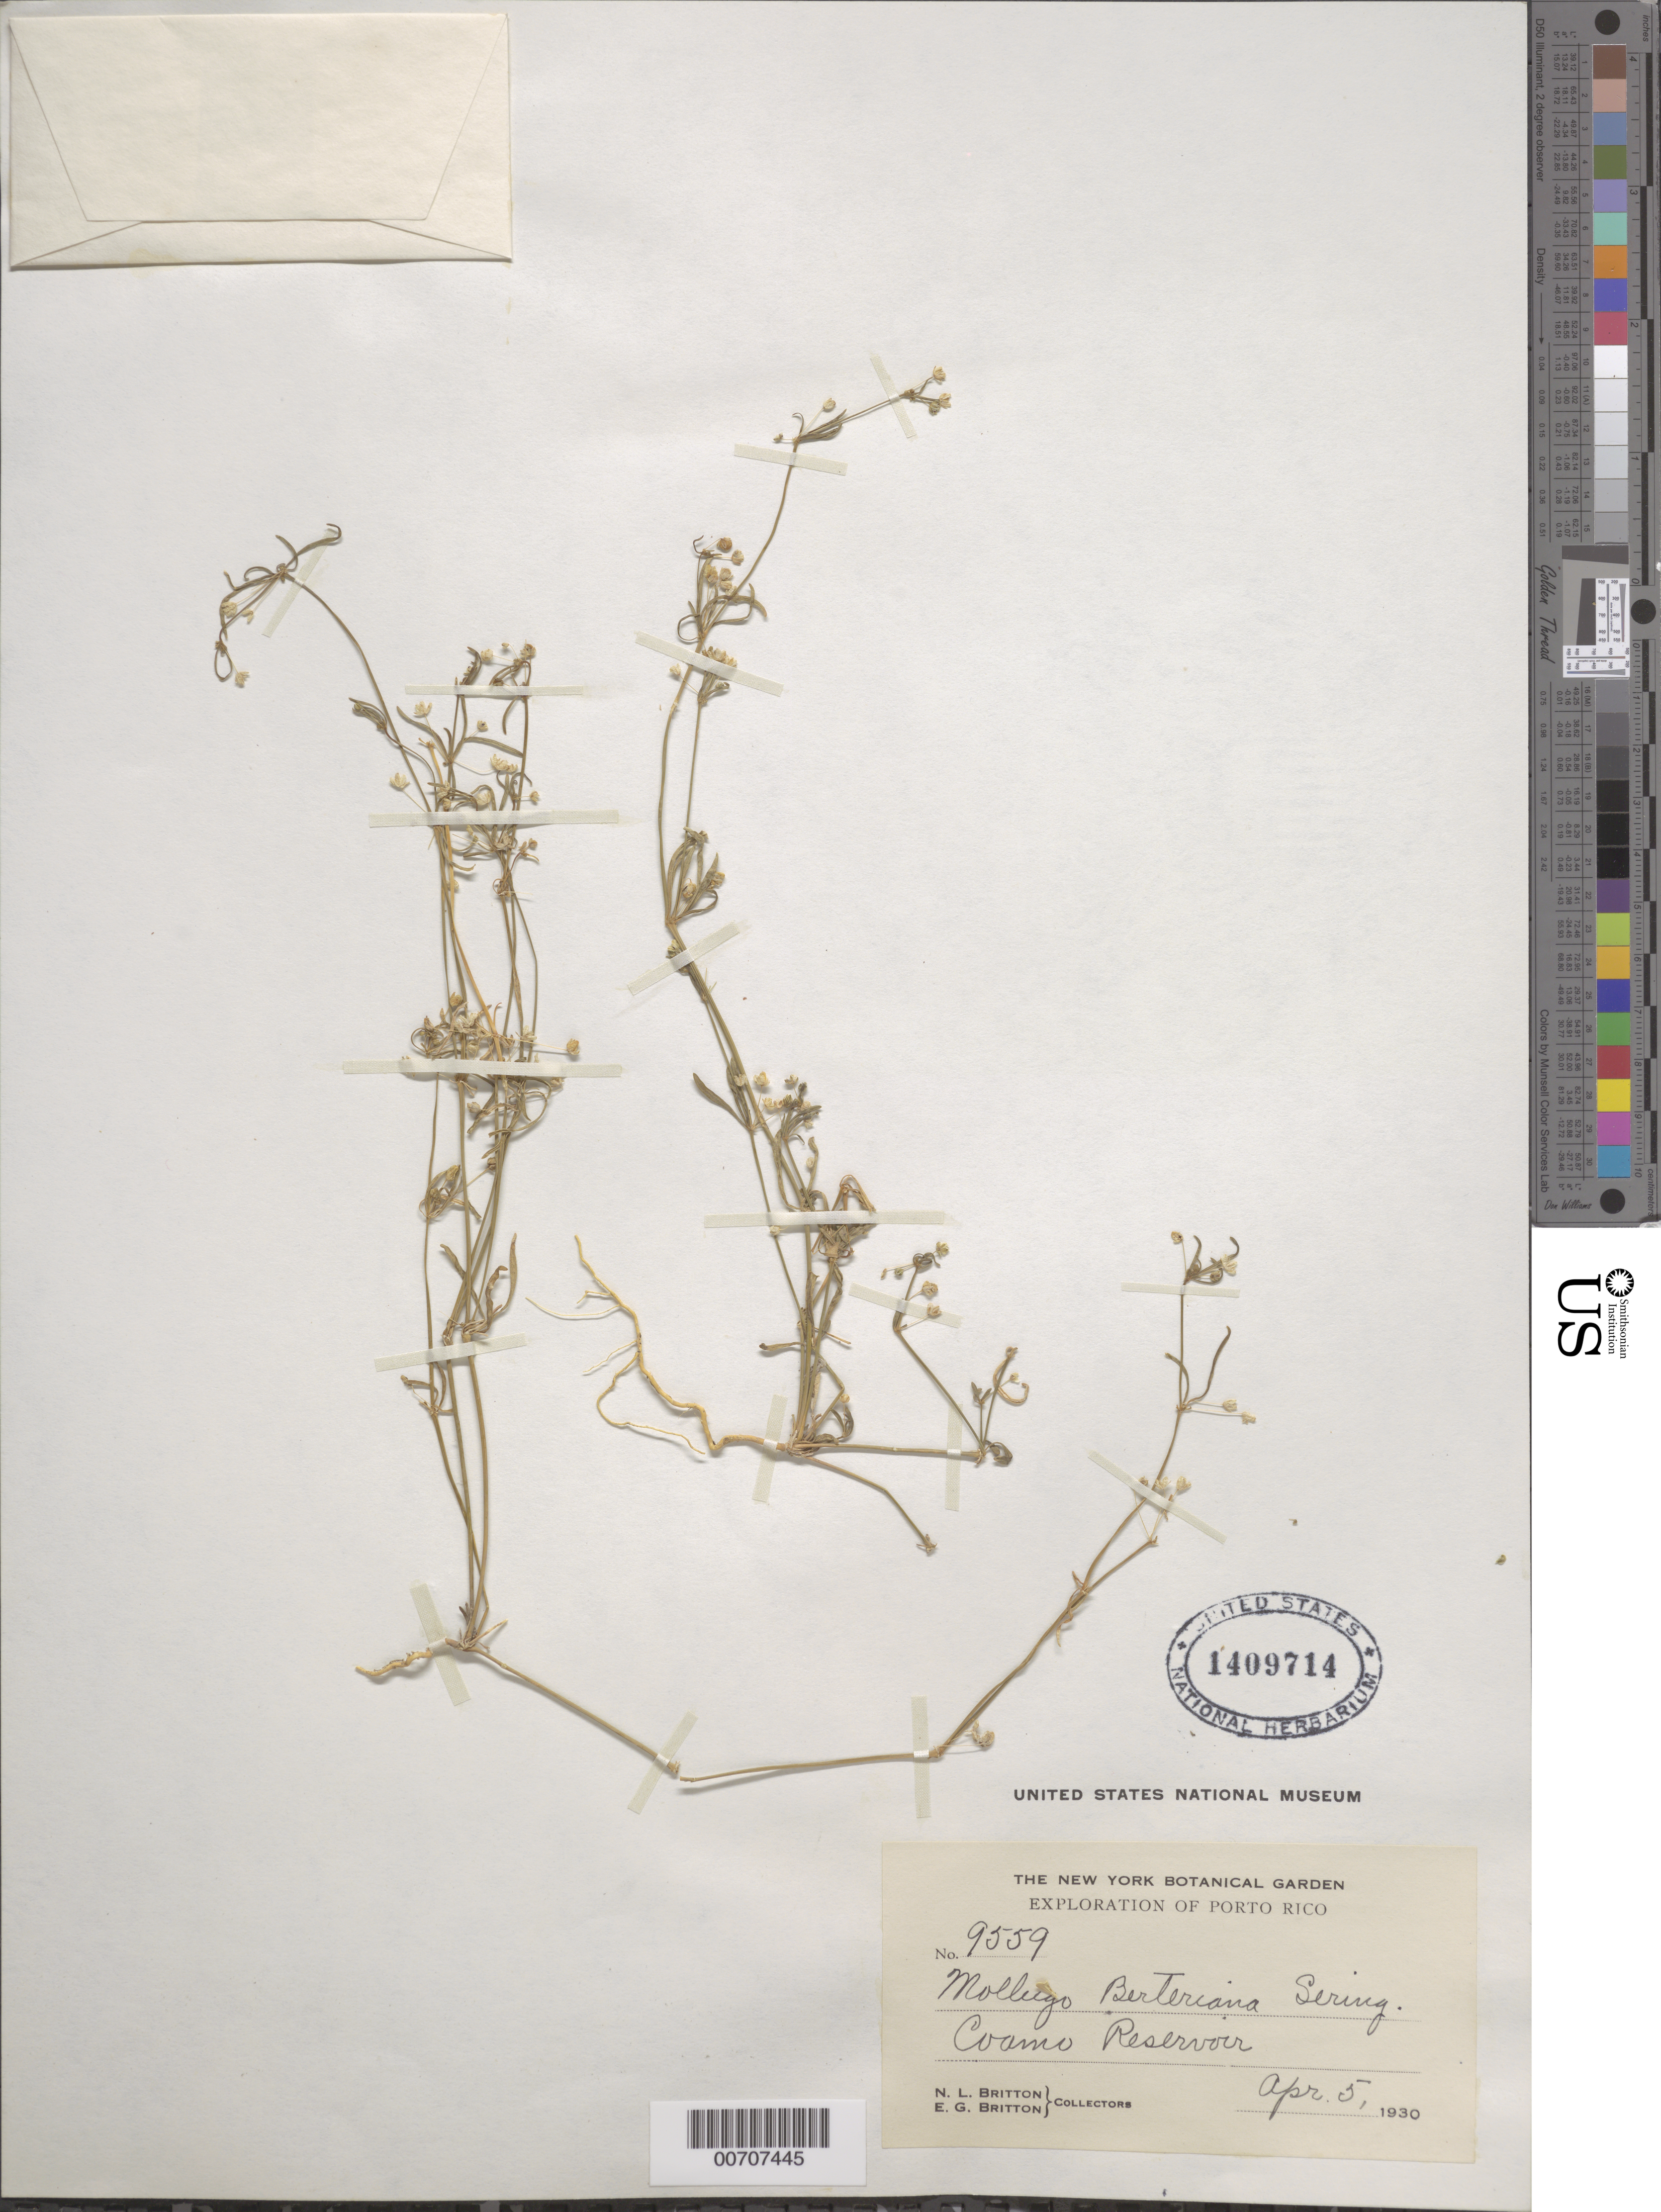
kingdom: Plantae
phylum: Tracheophyta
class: Magnoliopsida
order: Caryophyllales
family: Molluginaceae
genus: Mollugo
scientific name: Mollugo verticillata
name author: L.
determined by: Strong, Mark T., (BOT), Smithsonian Institution - National Museum of Natural History (UNITED STATES)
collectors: N. Britton & E. G. Britton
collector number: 9559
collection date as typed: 05 Apr 1930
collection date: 1930-04-05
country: Puerto Rico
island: Greater Antilles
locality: Coamo Reservior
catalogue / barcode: US 1409714